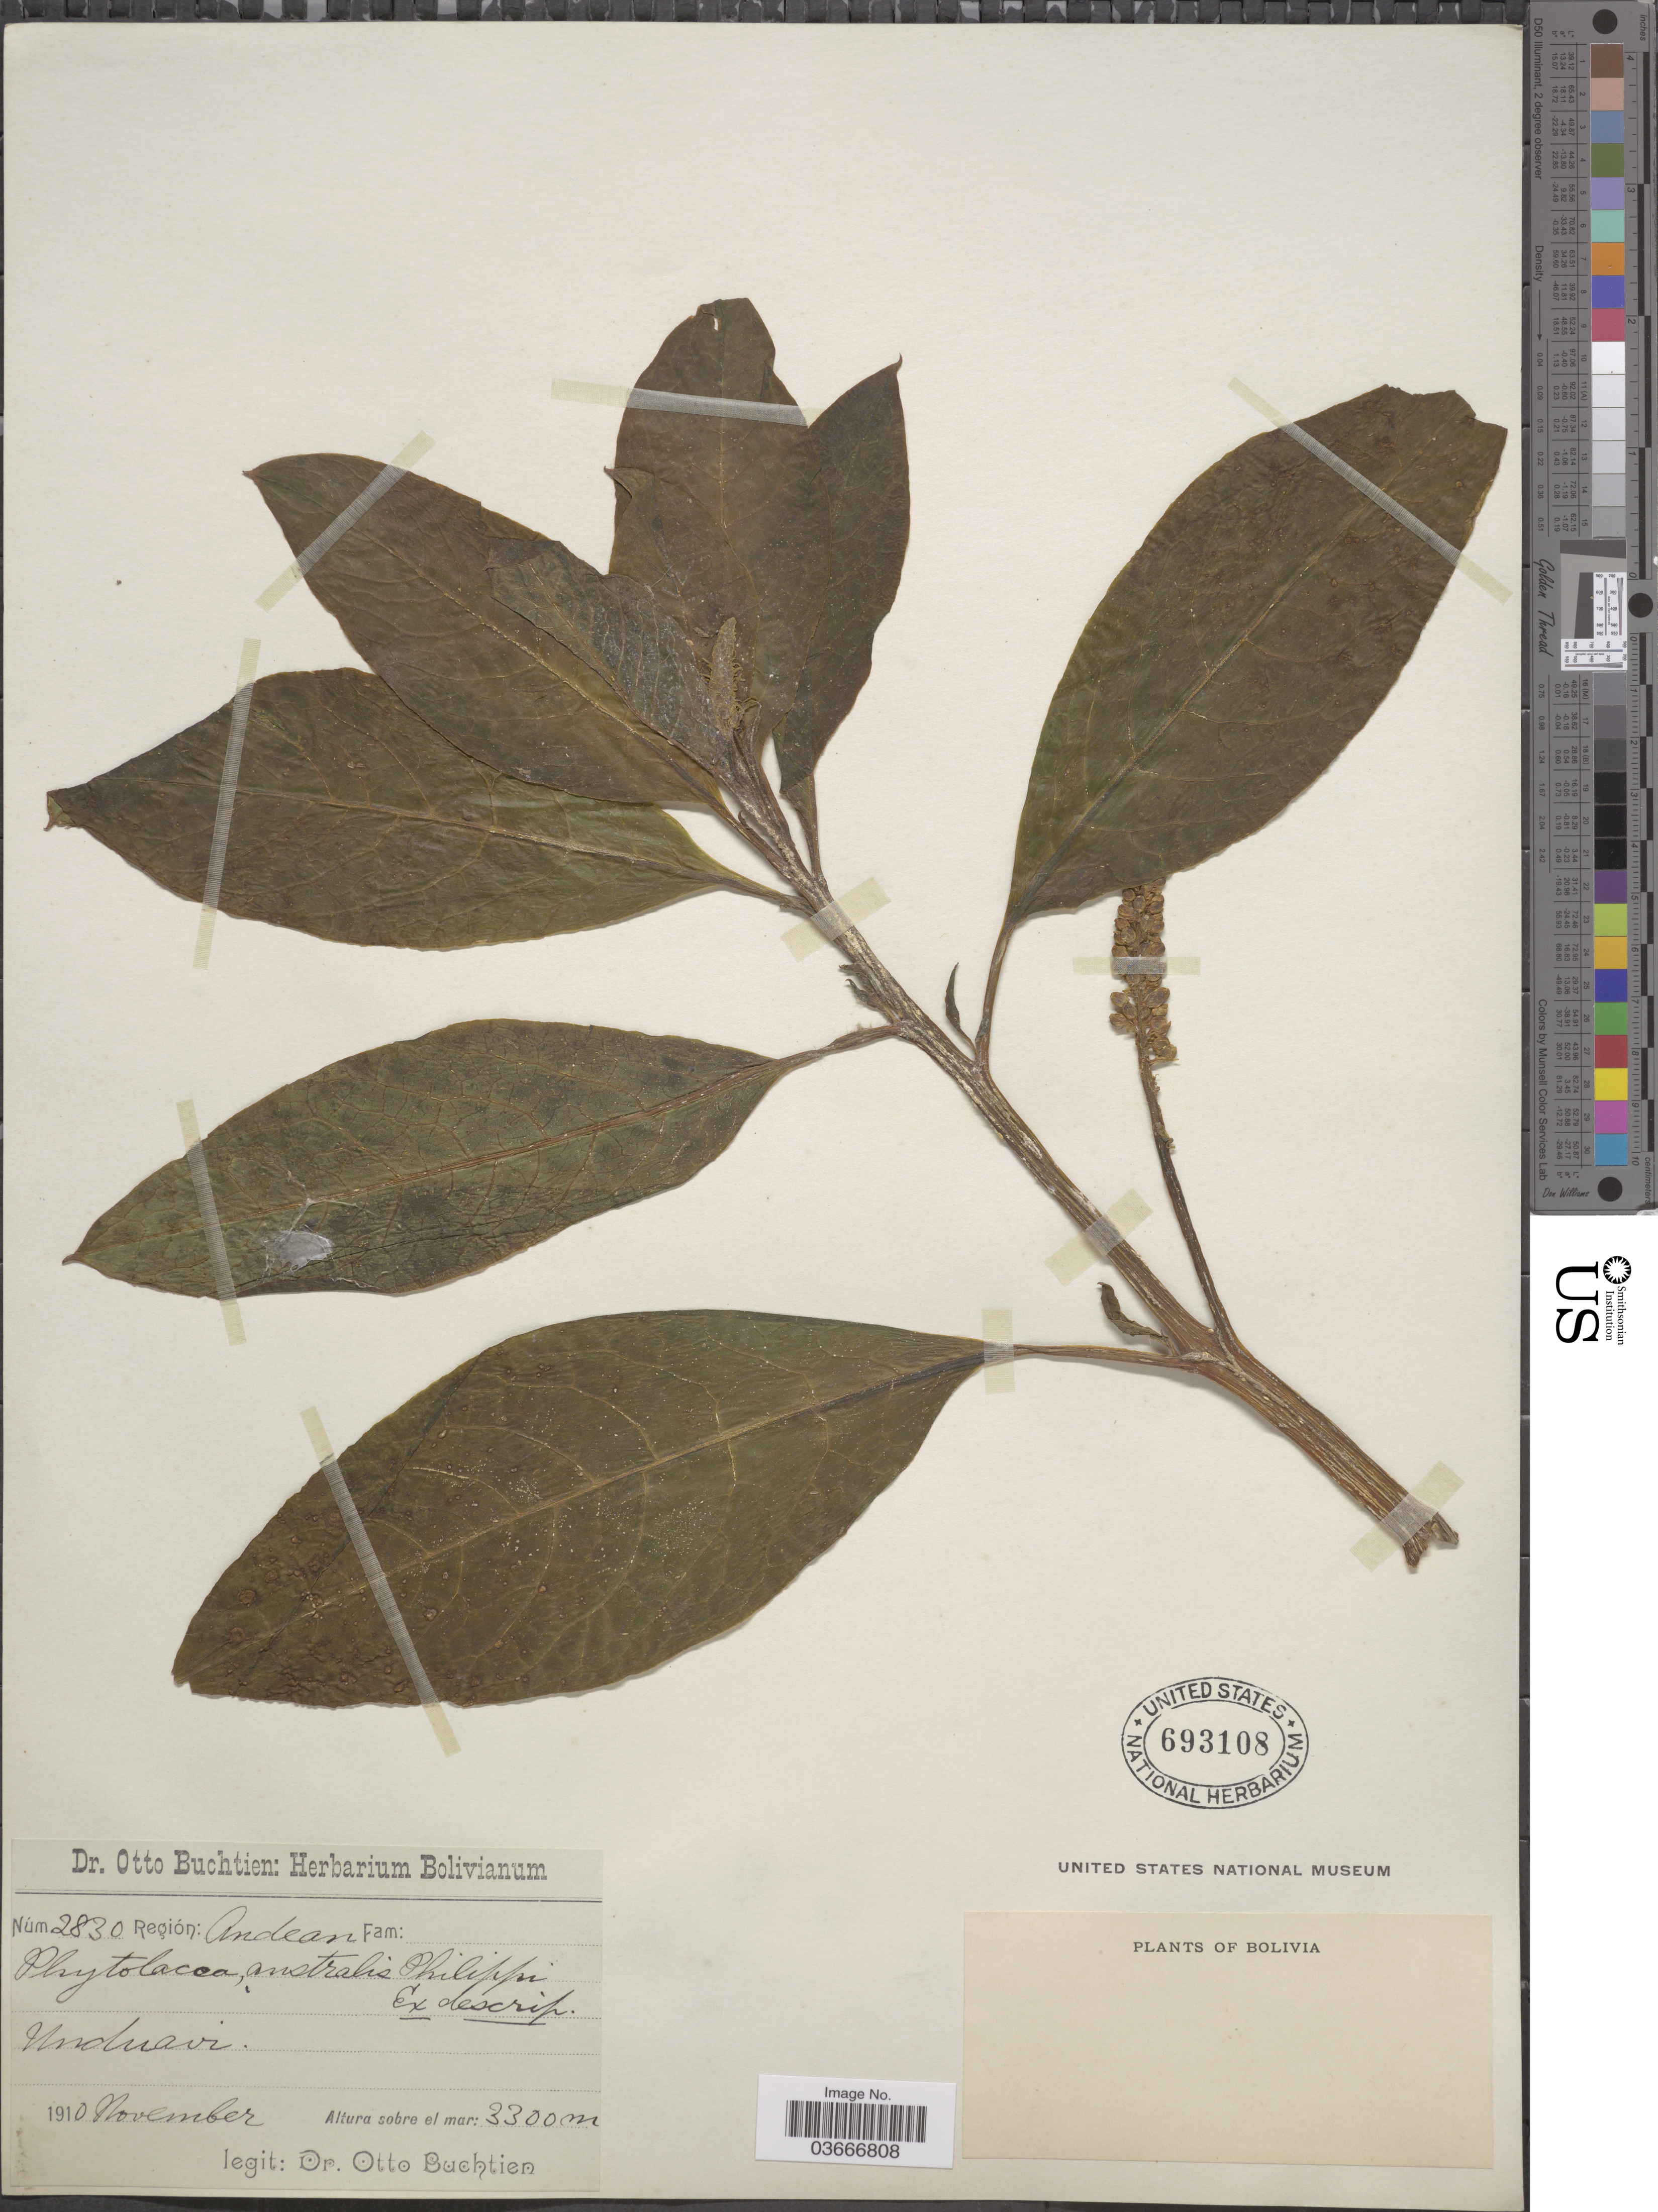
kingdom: Plantae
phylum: Tracheophyta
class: Magnoliopsida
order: Caryophyllales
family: Phytolaccaceae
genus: Phytolacca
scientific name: Phytolacca bogotensis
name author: Kunth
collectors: O. Buchtien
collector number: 2830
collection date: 1910-11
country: Bolivia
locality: Región: Andean. Unduavi.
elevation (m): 3300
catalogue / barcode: US 693108